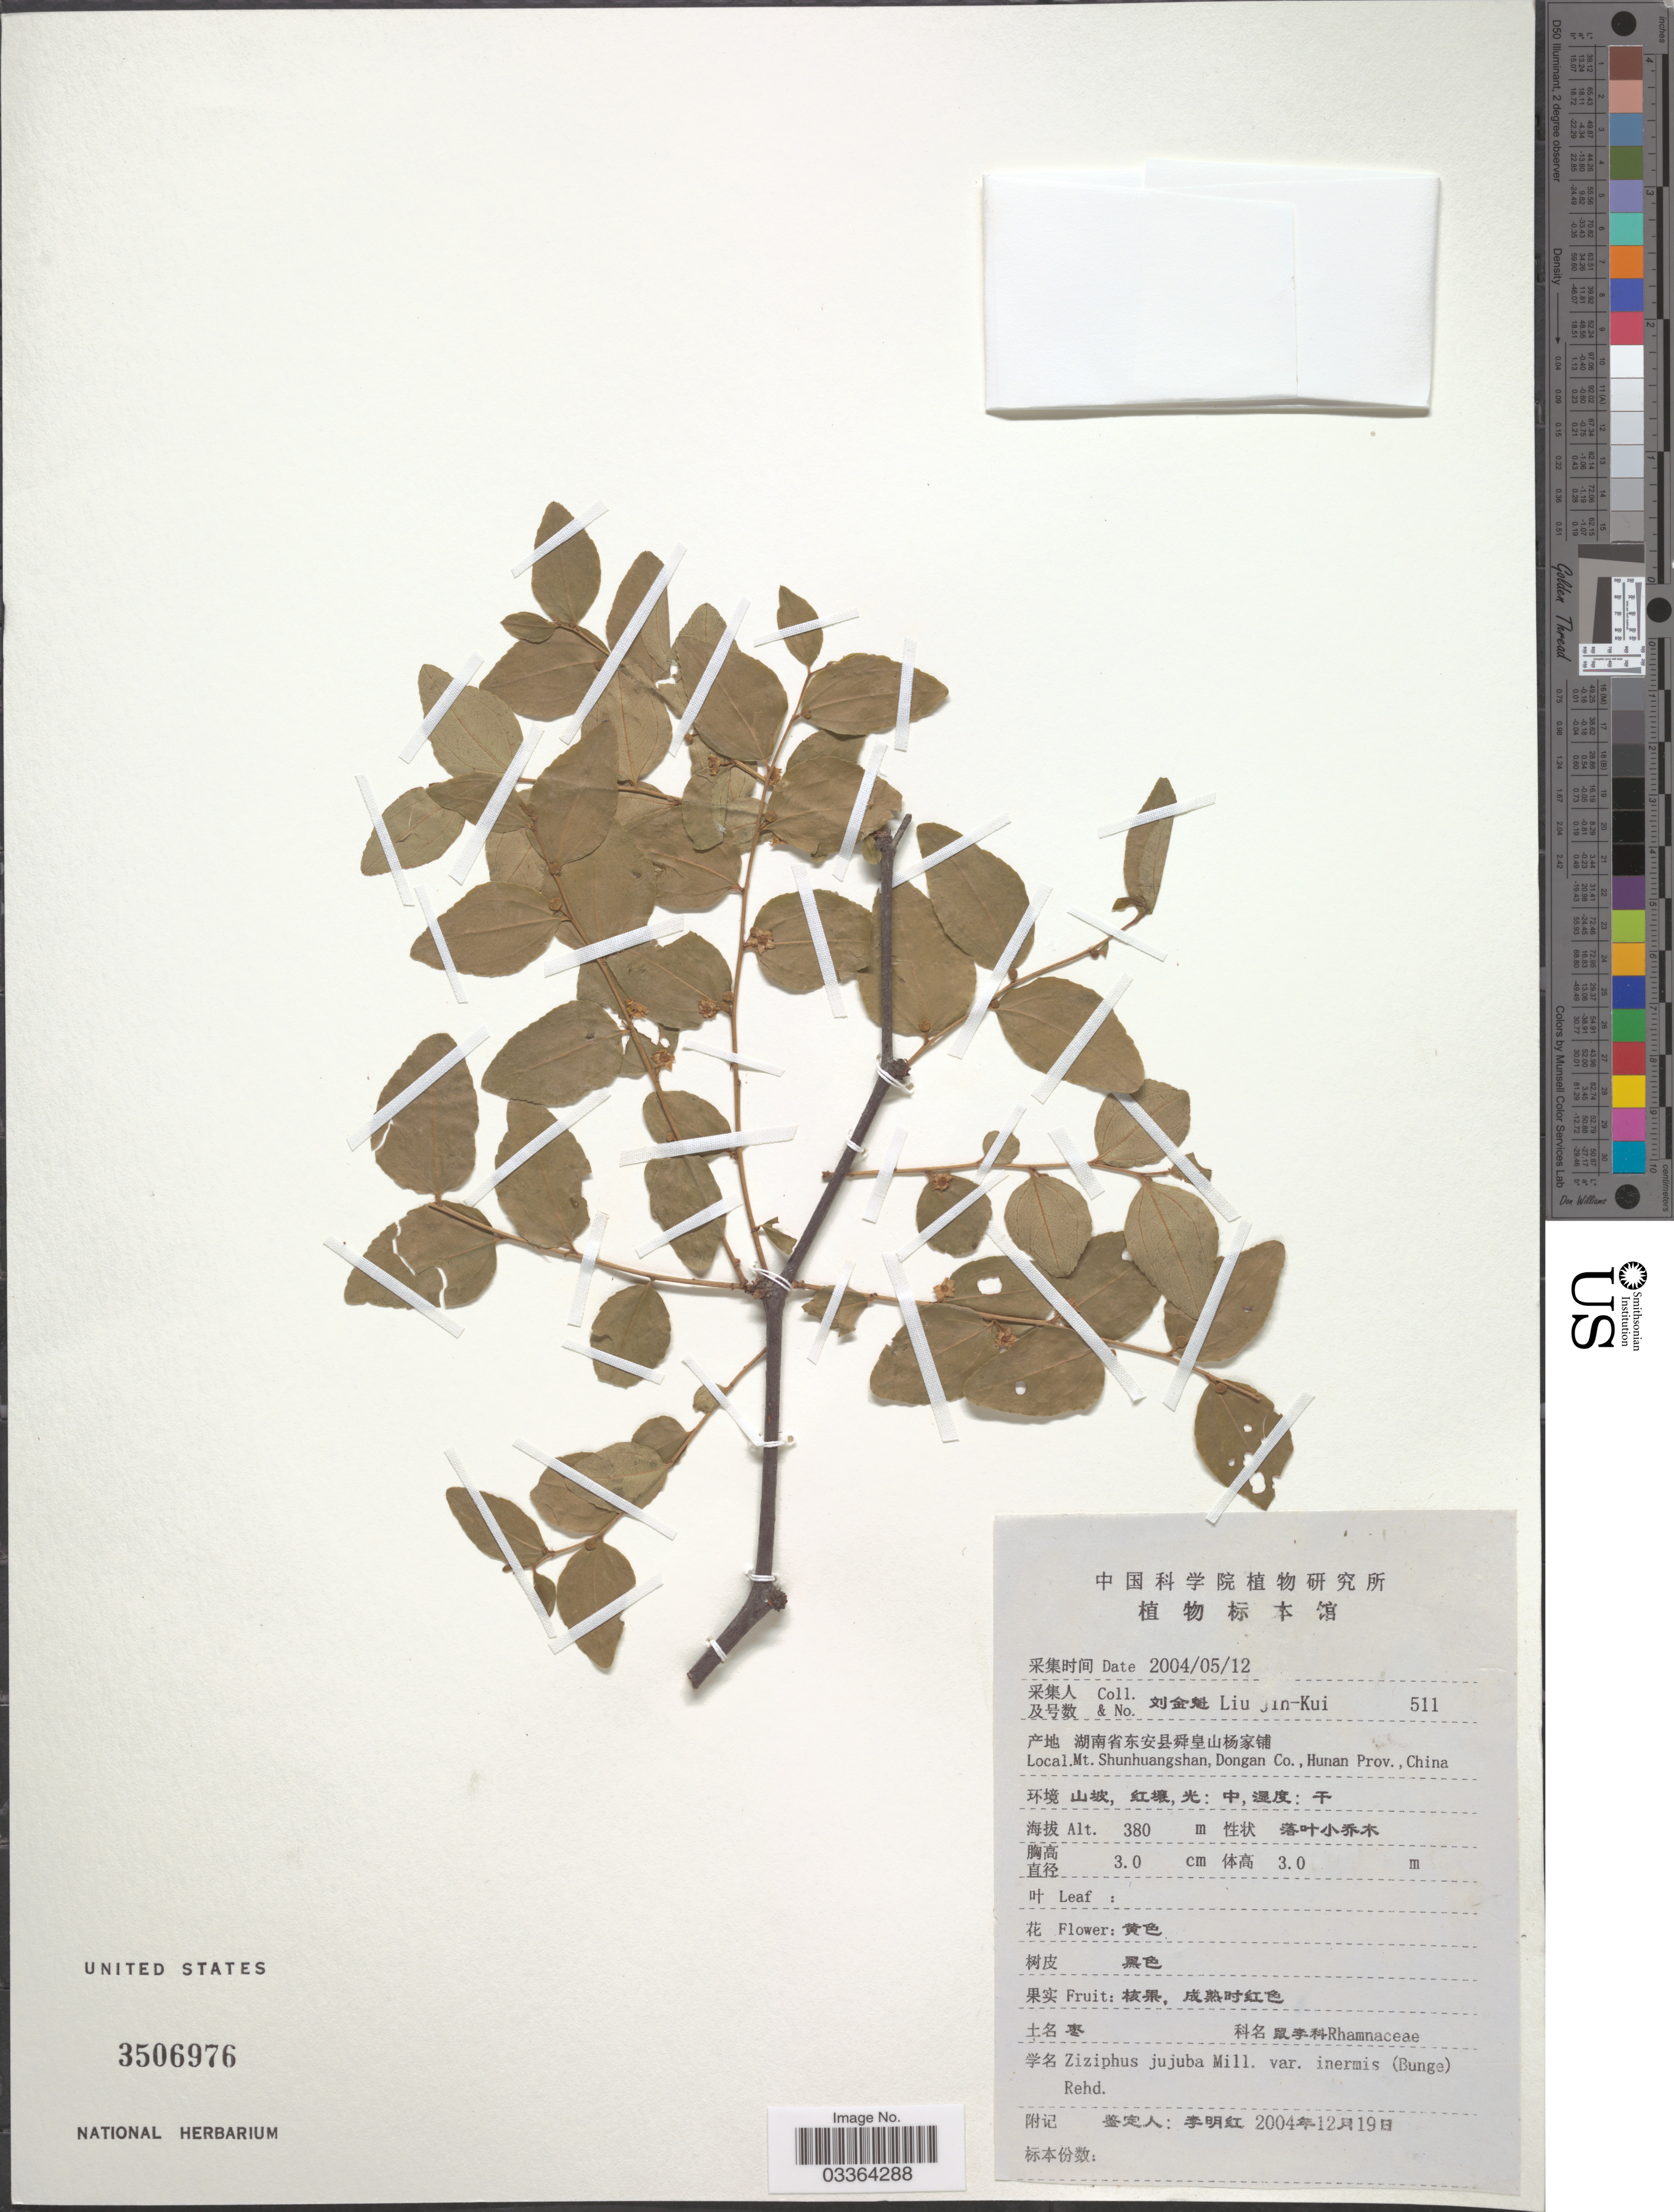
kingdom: Plantae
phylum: Tracheophyta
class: Magnoliopsida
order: Rosales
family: Rhamnaceae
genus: Ziziphus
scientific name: Ziziphus jujuba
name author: Mill.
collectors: Liu Jin-Kui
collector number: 511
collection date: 2004-05-12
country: China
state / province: Hunan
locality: Mt. Shunhuangshan, Dongan Co.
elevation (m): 380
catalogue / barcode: US 3506976